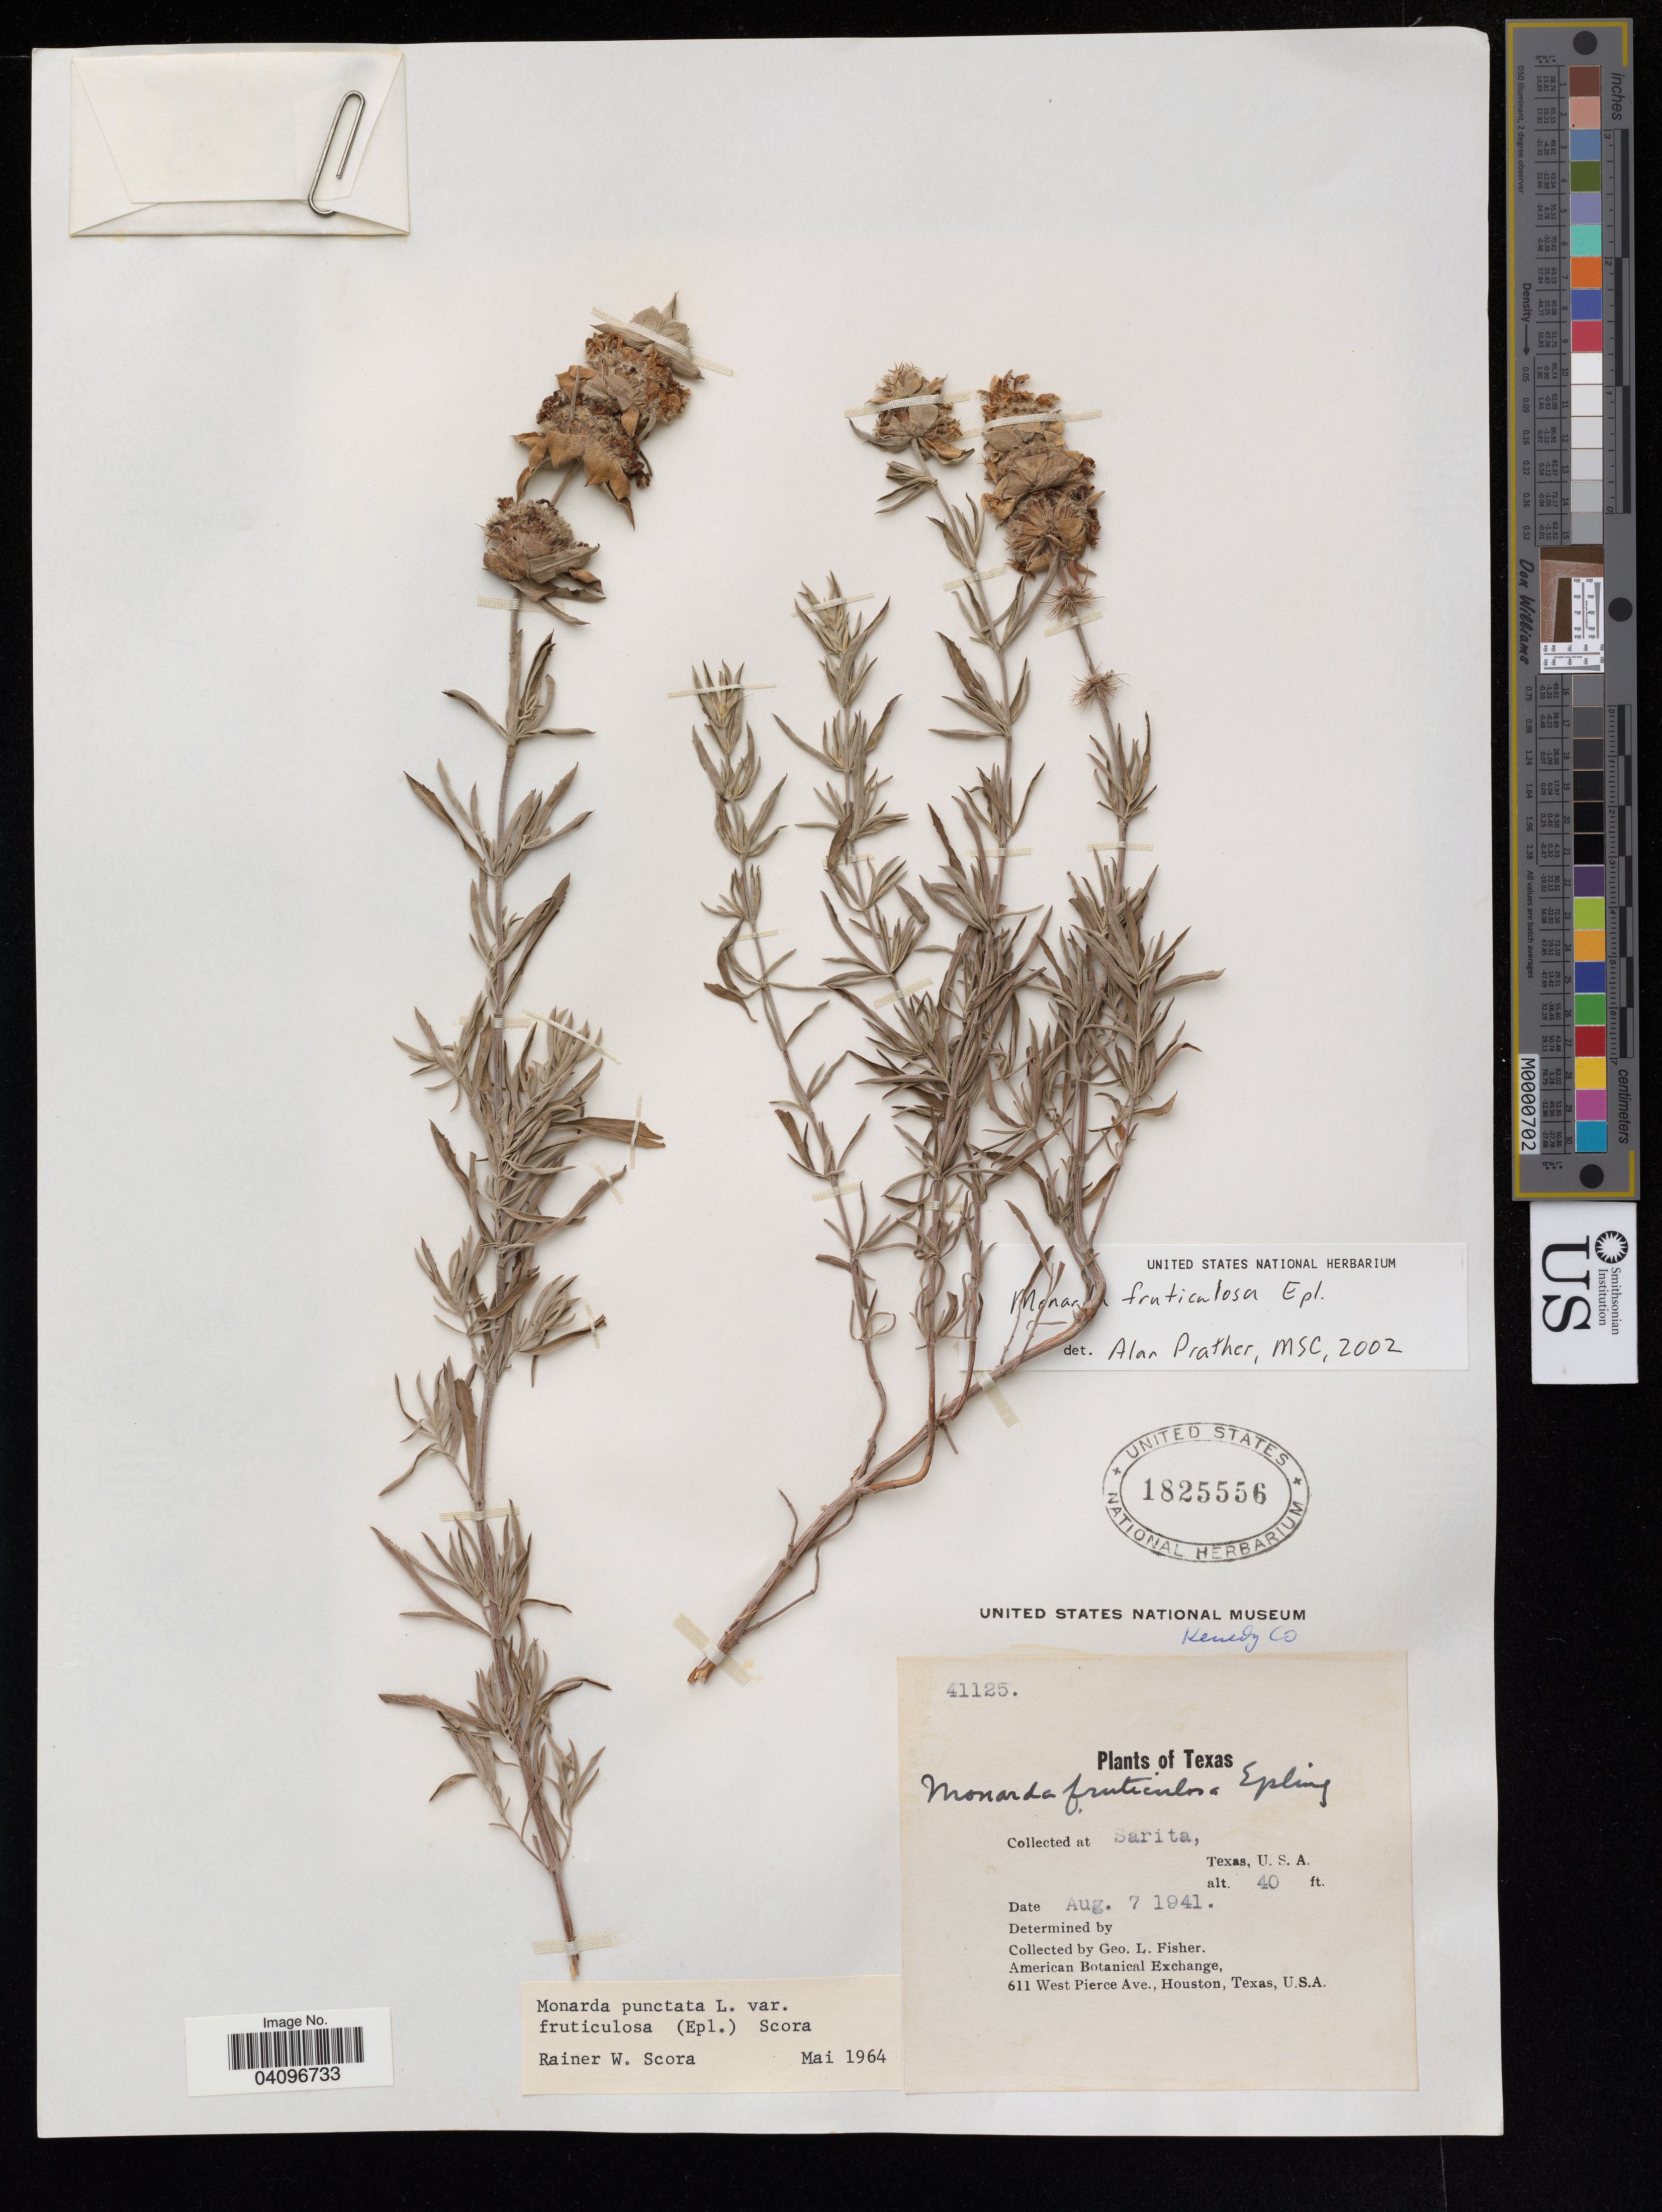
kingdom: Plantae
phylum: Tracheophyta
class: Magnoliopsida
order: Lamiales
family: Lamiaceae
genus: Monarda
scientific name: Monarda fruticulosa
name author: Epling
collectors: G. L. Fisher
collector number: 41125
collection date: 1941-08-07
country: United States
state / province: Texas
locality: Sarita.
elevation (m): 12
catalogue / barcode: US 1825556